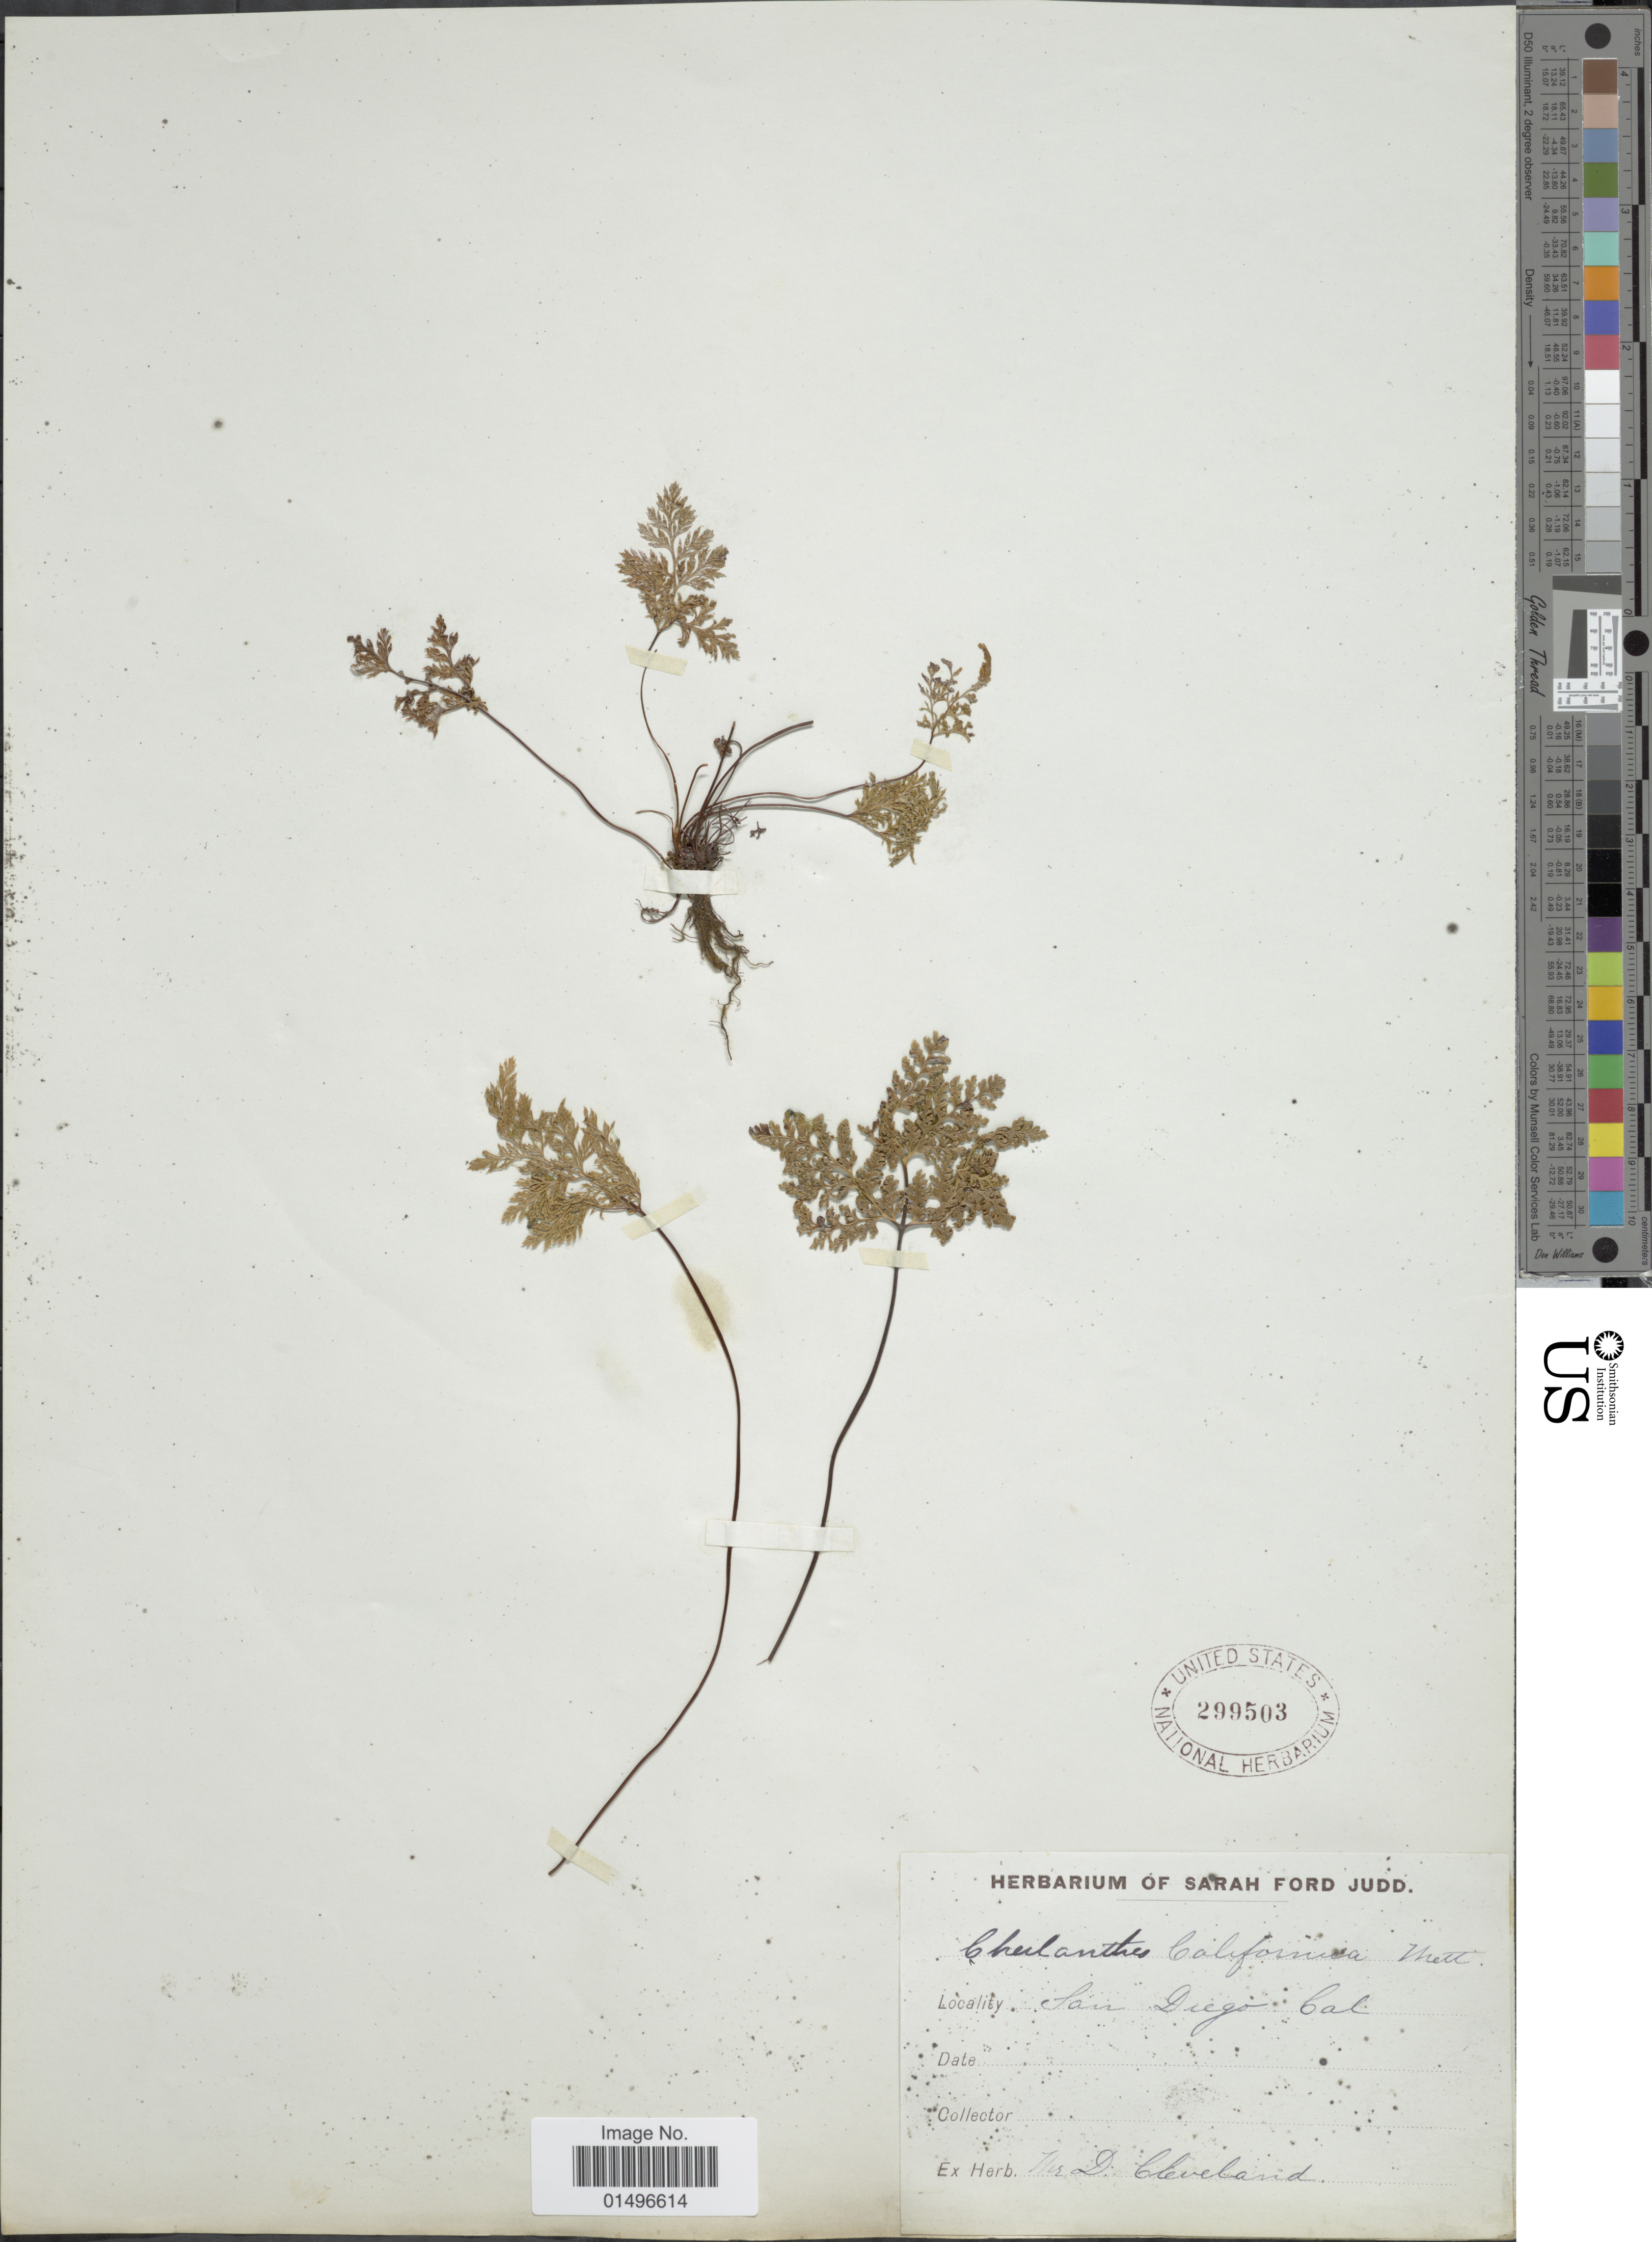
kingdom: Plantae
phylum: Tracheophyta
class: Polypodiopsida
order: Polypodiales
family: Pteridaceae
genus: Aspidotis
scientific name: Aspidotis californica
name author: (Hook.) Nutt. ex Copel.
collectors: ex herb. D. Cleveland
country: United States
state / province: California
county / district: San Diego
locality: San Diego, California.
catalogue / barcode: US 299503